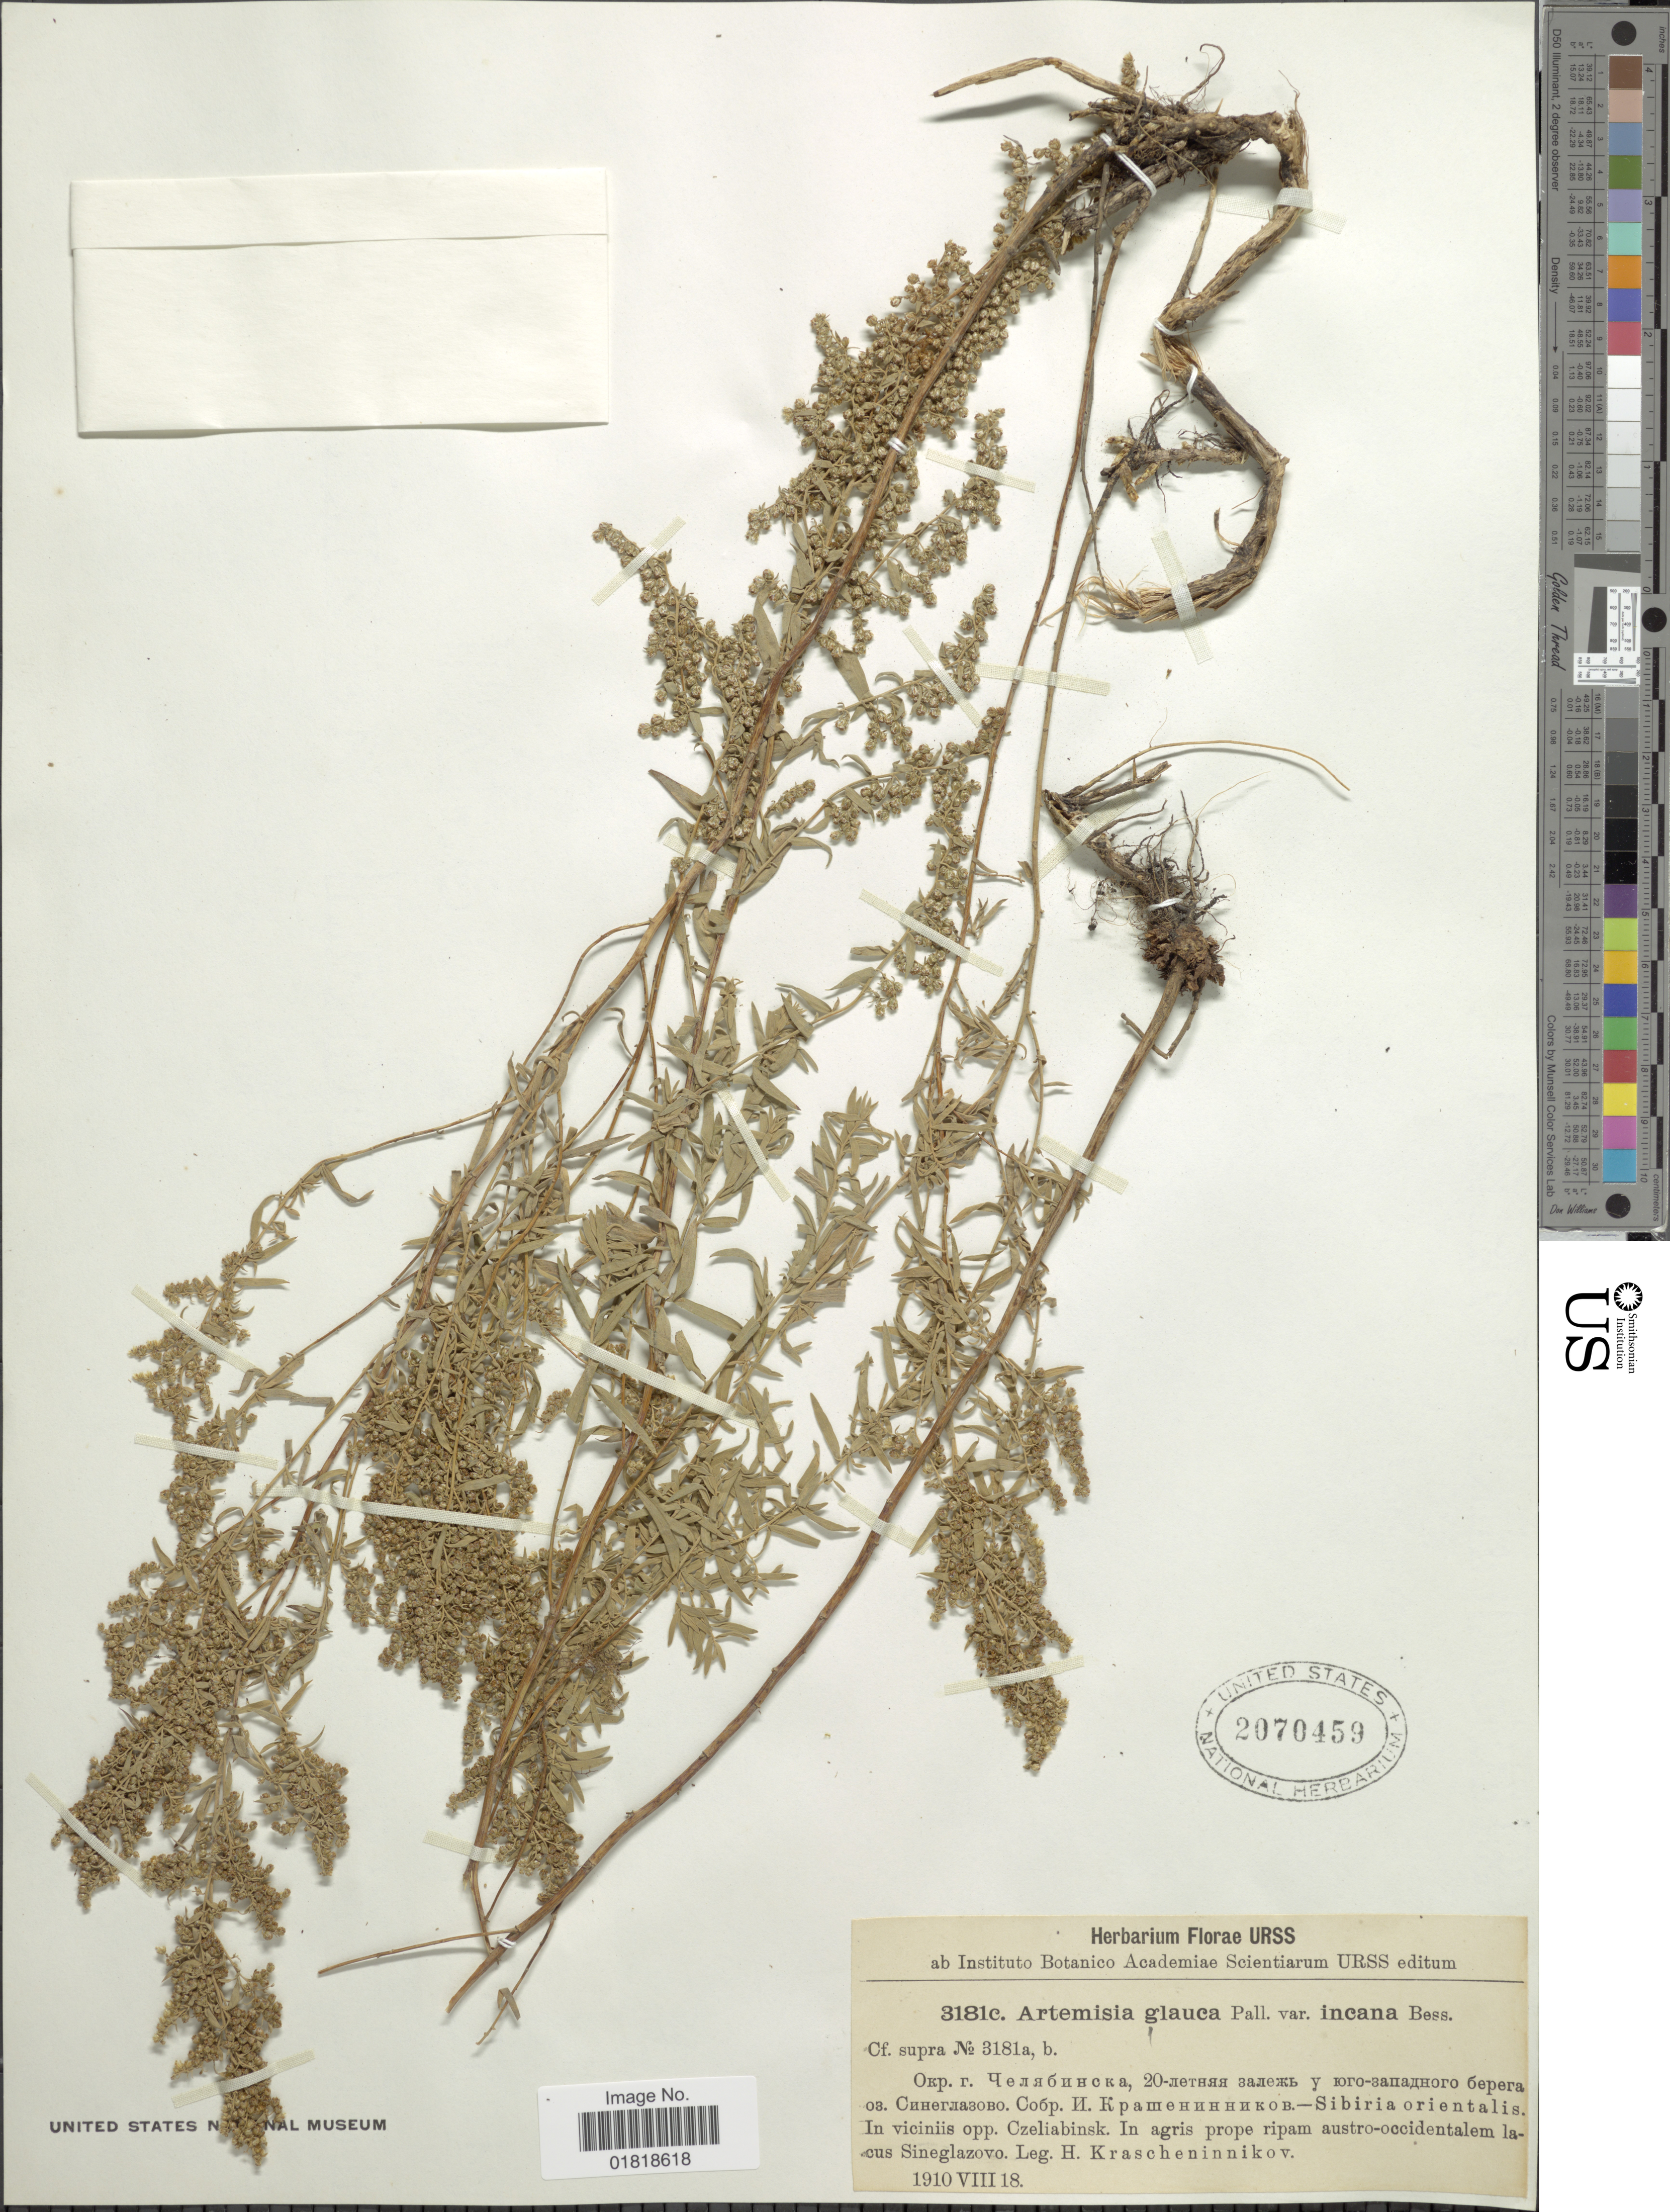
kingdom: Plantae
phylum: Tracheophyta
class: Magnoliopsida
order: Asterales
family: Asteraceae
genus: Artemisia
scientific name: Artemisia glauca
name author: Pall. ex Willd.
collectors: H. Krascheninnikov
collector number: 3181c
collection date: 1910-08-18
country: Russian federation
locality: Sibiria orientalis, in viciniis opp. Czeliabinsk, in agris prope ripam austr-occidentalem lacus Sineglazovo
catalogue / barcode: US 2070459